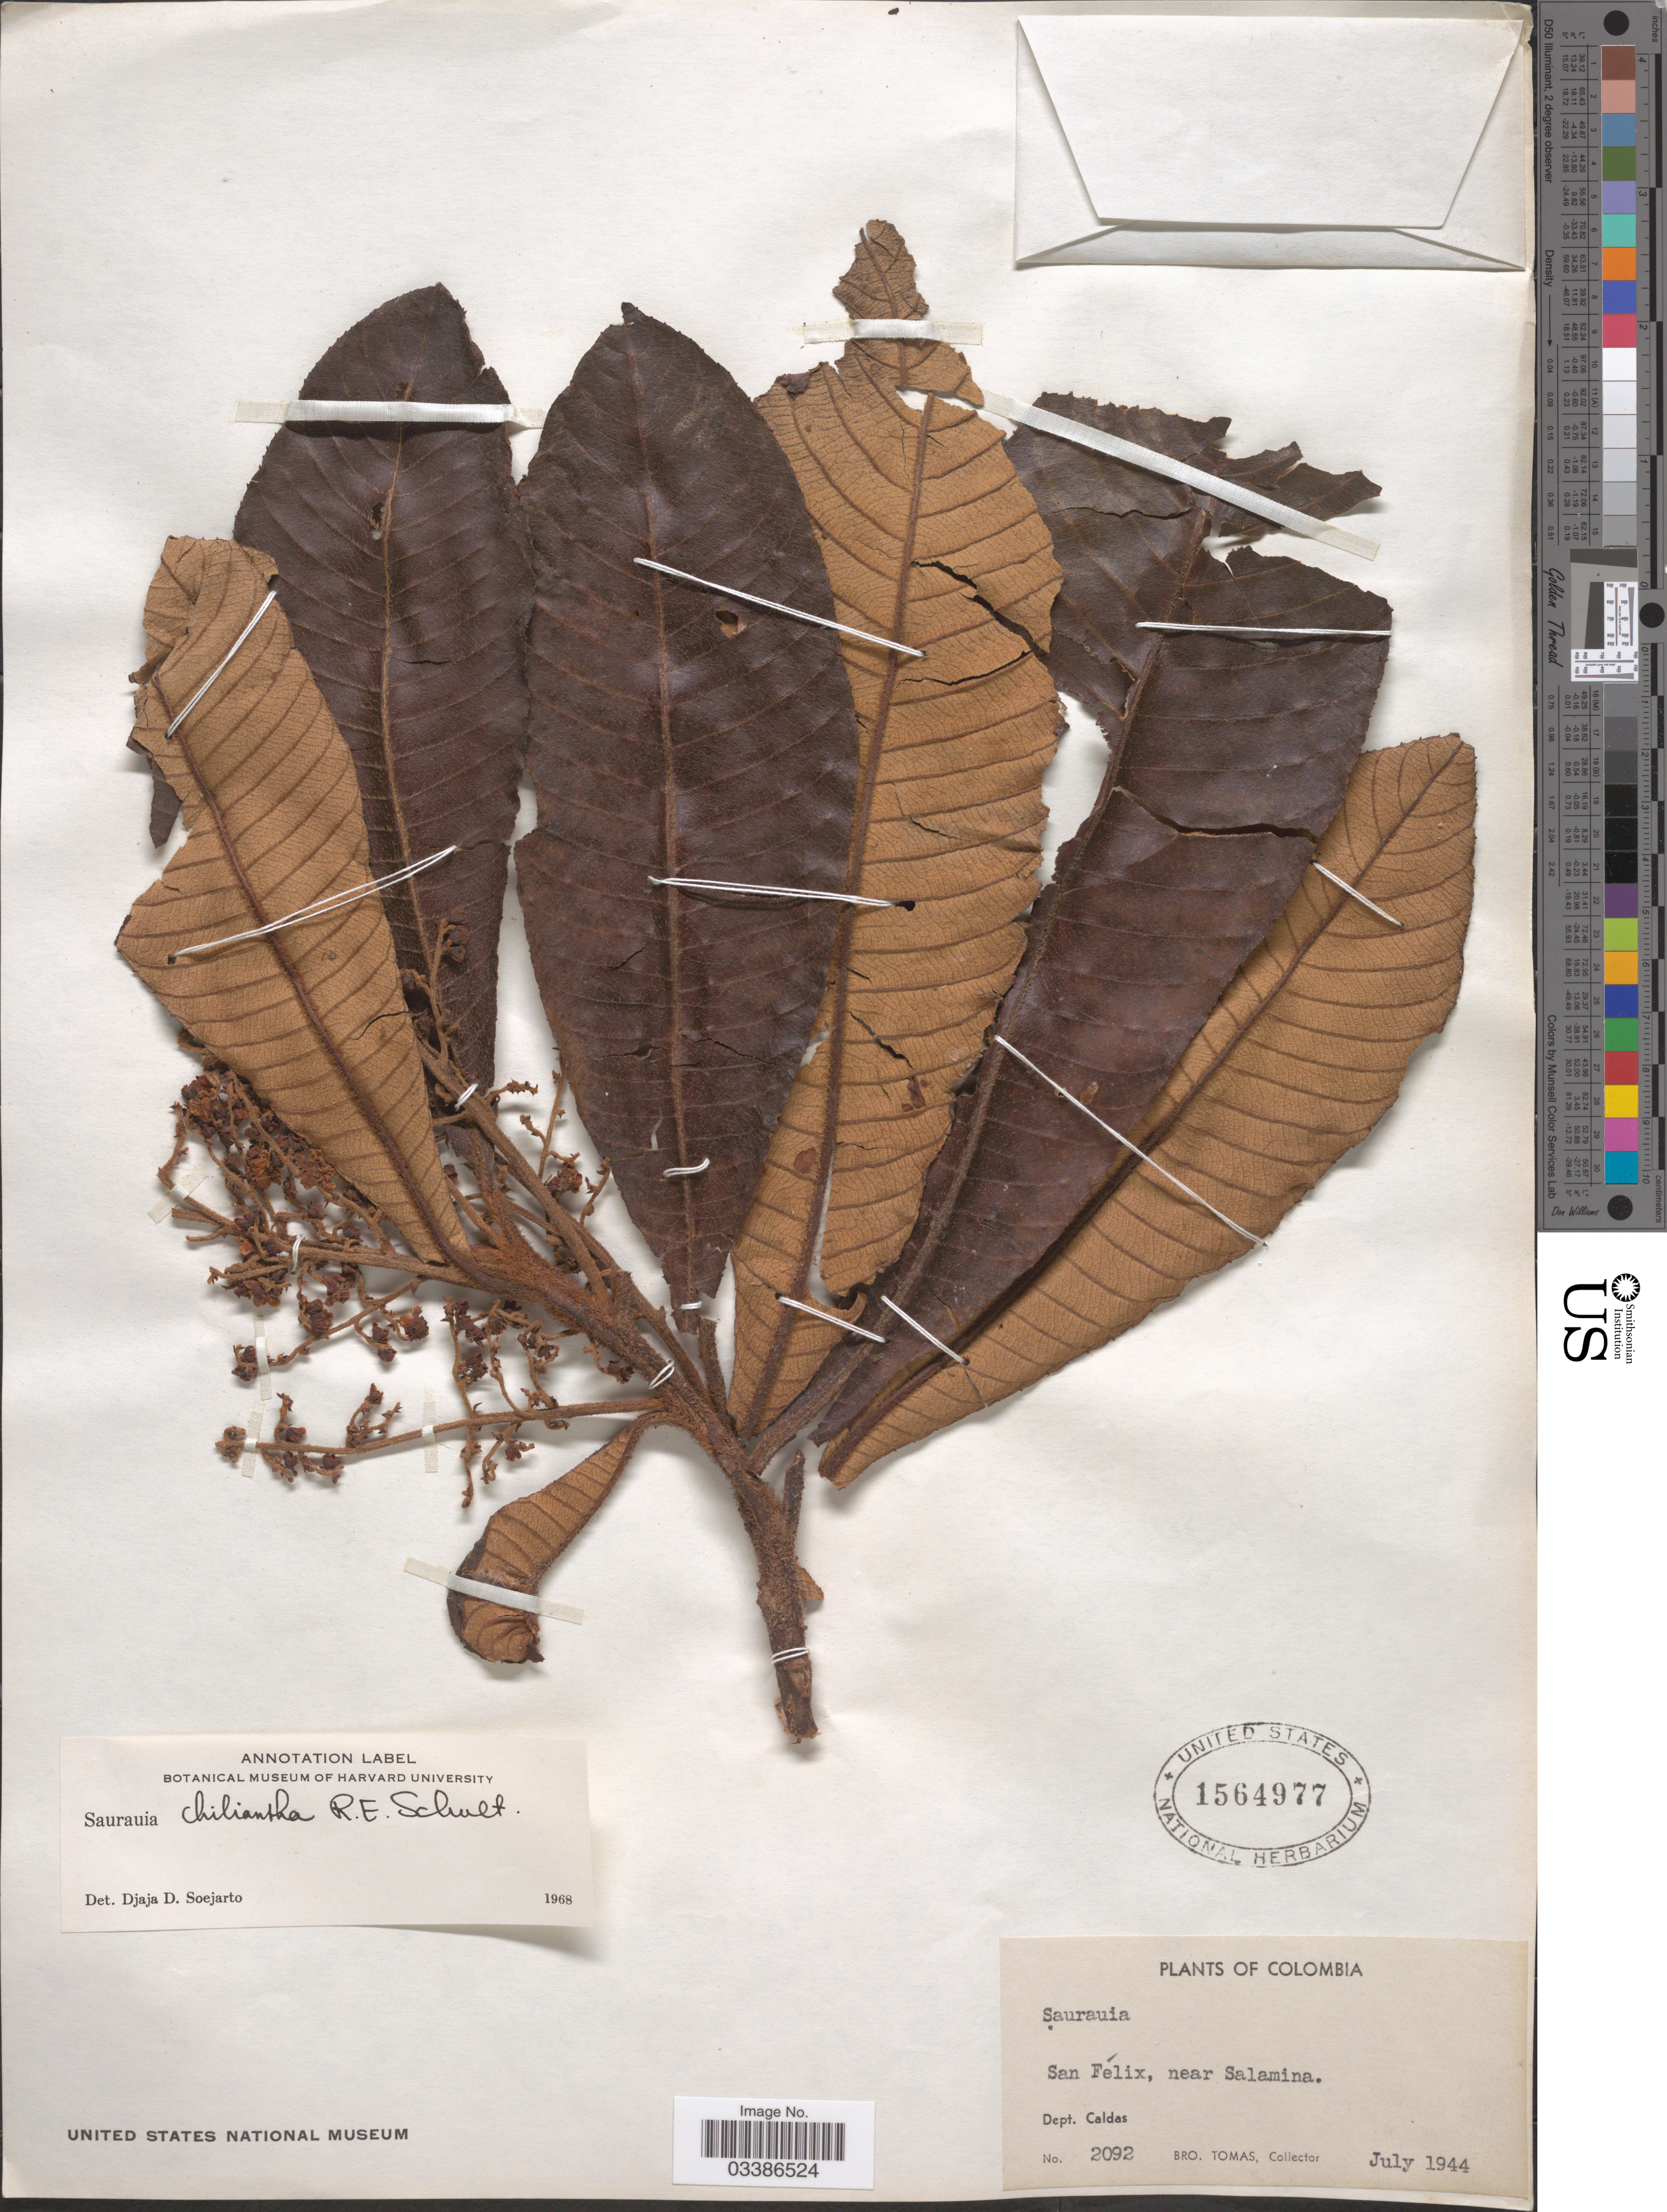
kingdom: Plantae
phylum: Tracheophyta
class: Magnoliopsida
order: Ericales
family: Actinidiaceae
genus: Saurauia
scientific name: Saurauia chiliantha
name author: R.E. Schult.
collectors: Bro. A. Tomas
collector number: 2092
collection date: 1944-07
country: Colombia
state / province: Caldas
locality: San Félix, near Salamina. Dept. Caldas.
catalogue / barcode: US 1564977